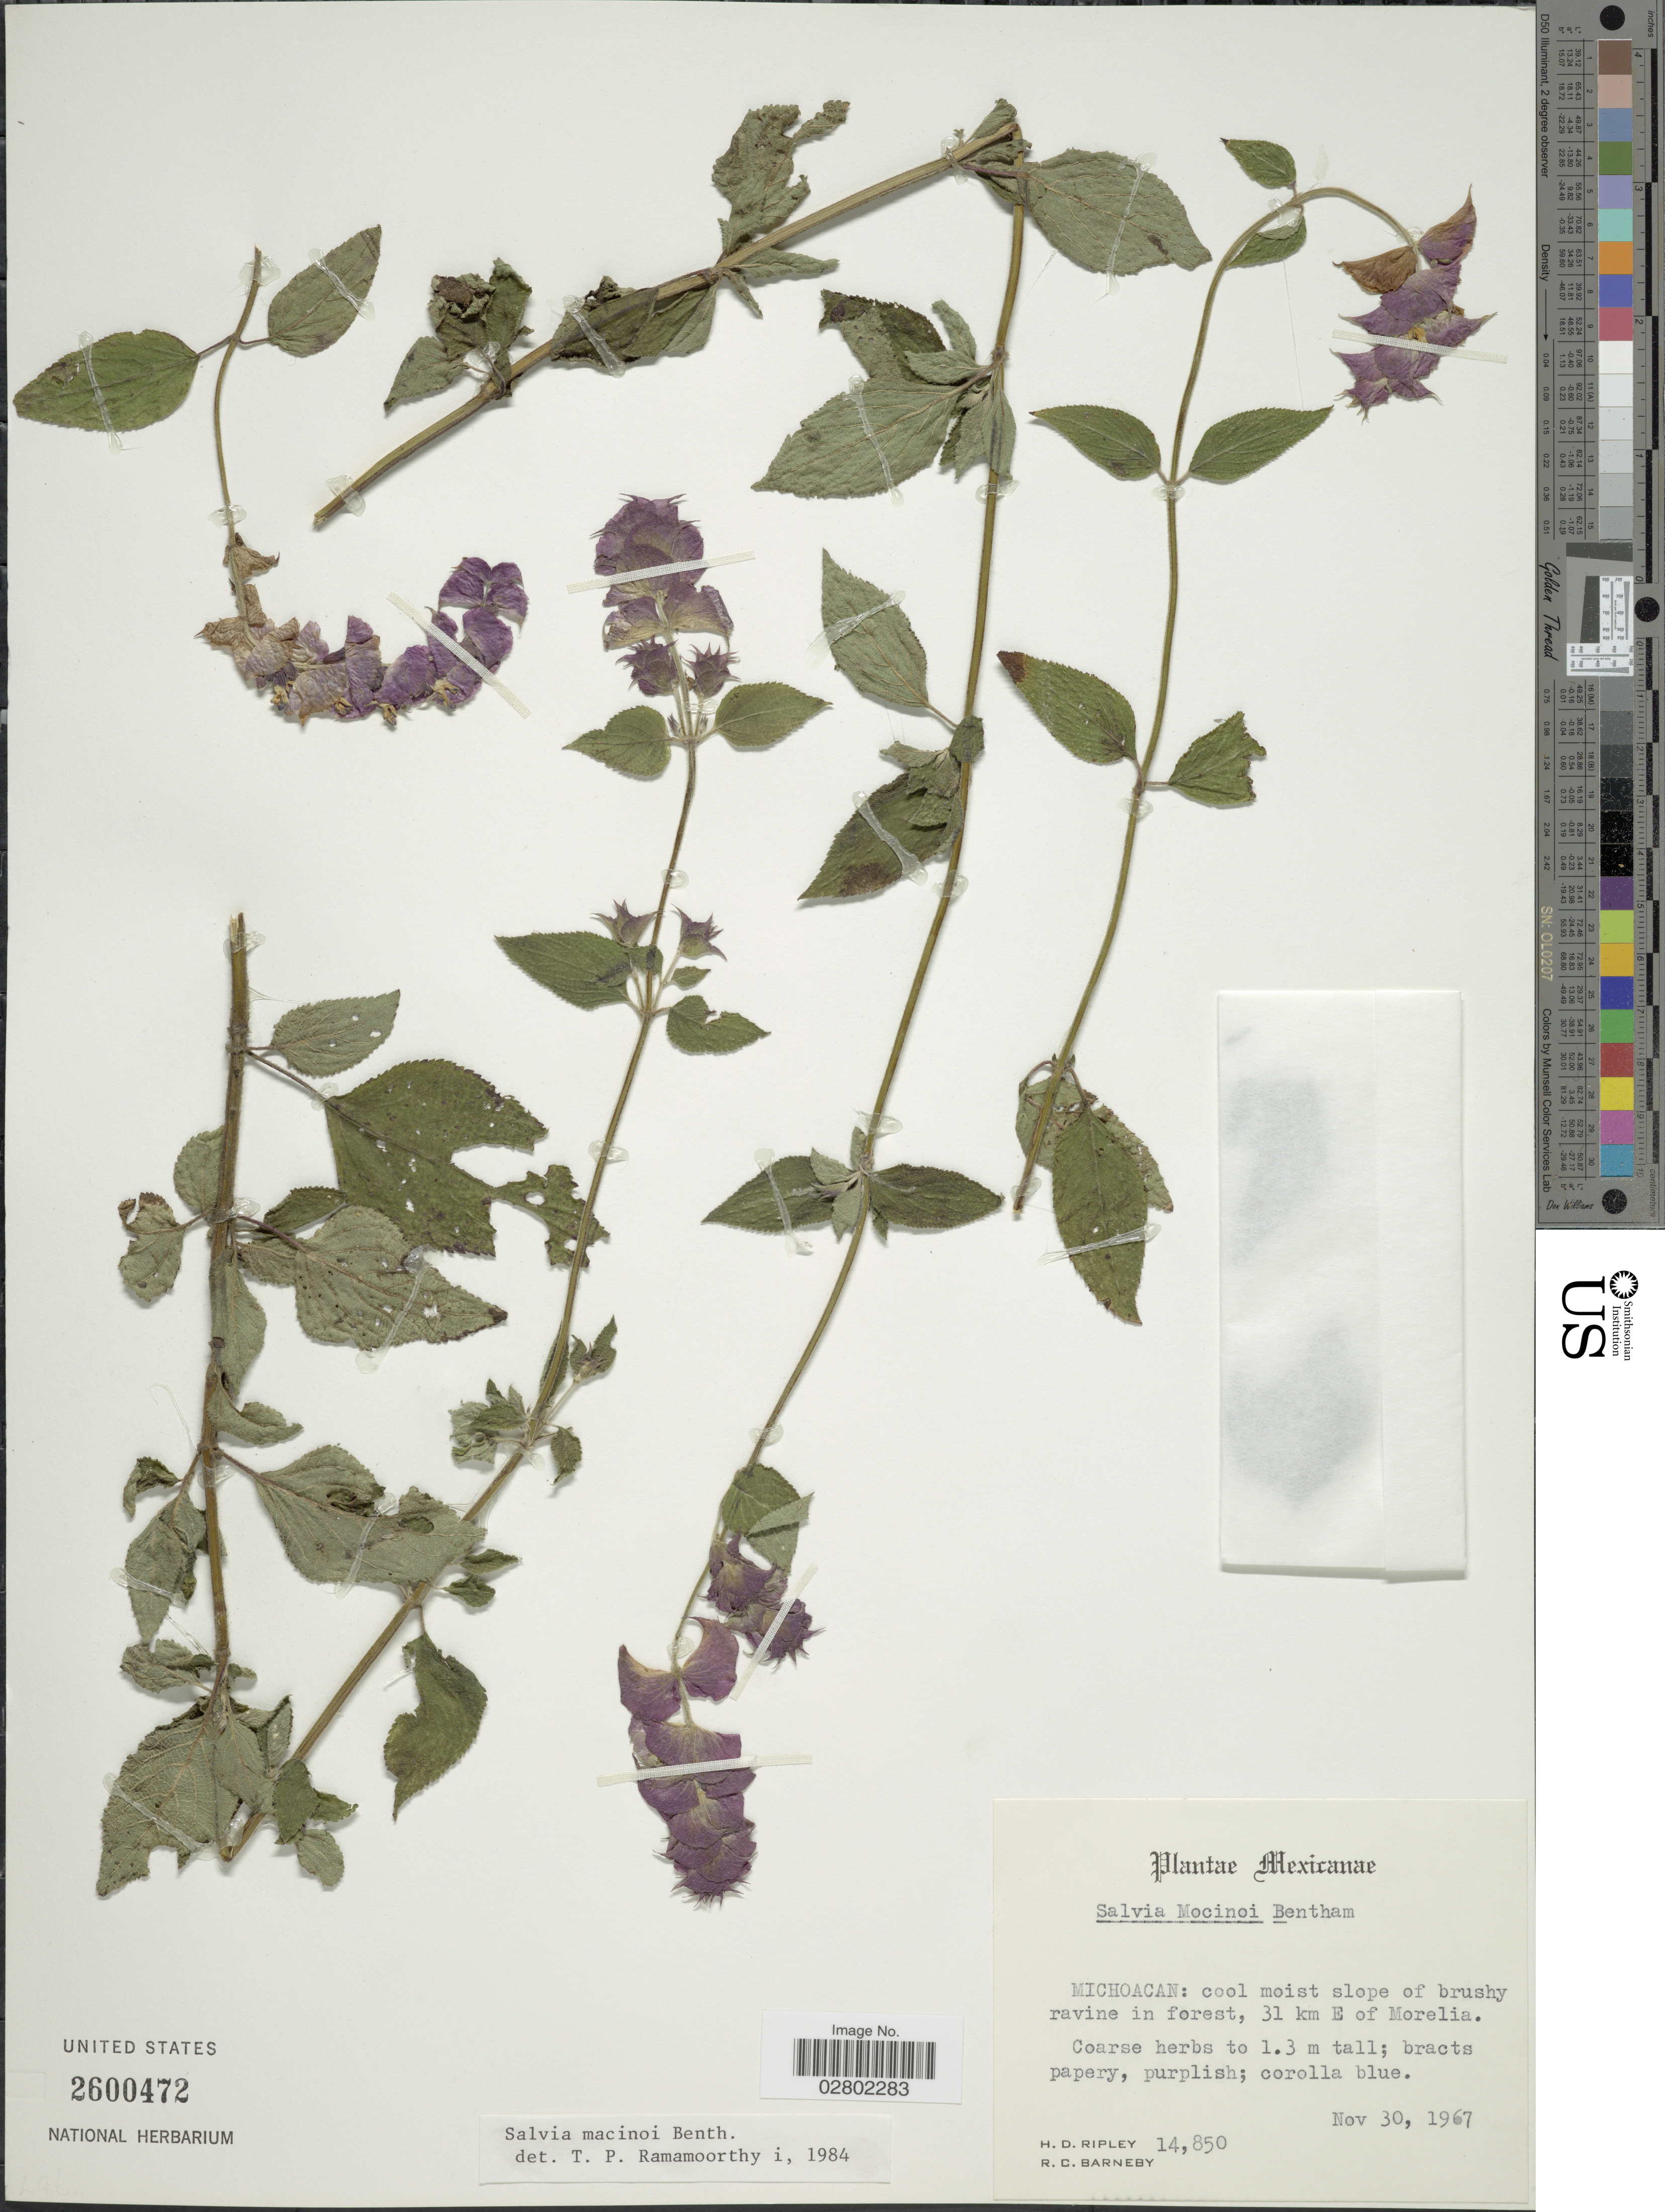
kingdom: Plantae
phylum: Tracheophyta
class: Magnoliopsida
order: Lamiales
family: Lamiaceae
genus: Salvia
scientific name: Salvia mocinoi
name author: Benth.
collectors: H. Ripley & R. C. Barneby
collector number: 14850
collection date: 1967-11-30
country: Mexico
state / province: Michoacán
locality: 31 km E of Morelia.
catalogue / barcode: US 2600472